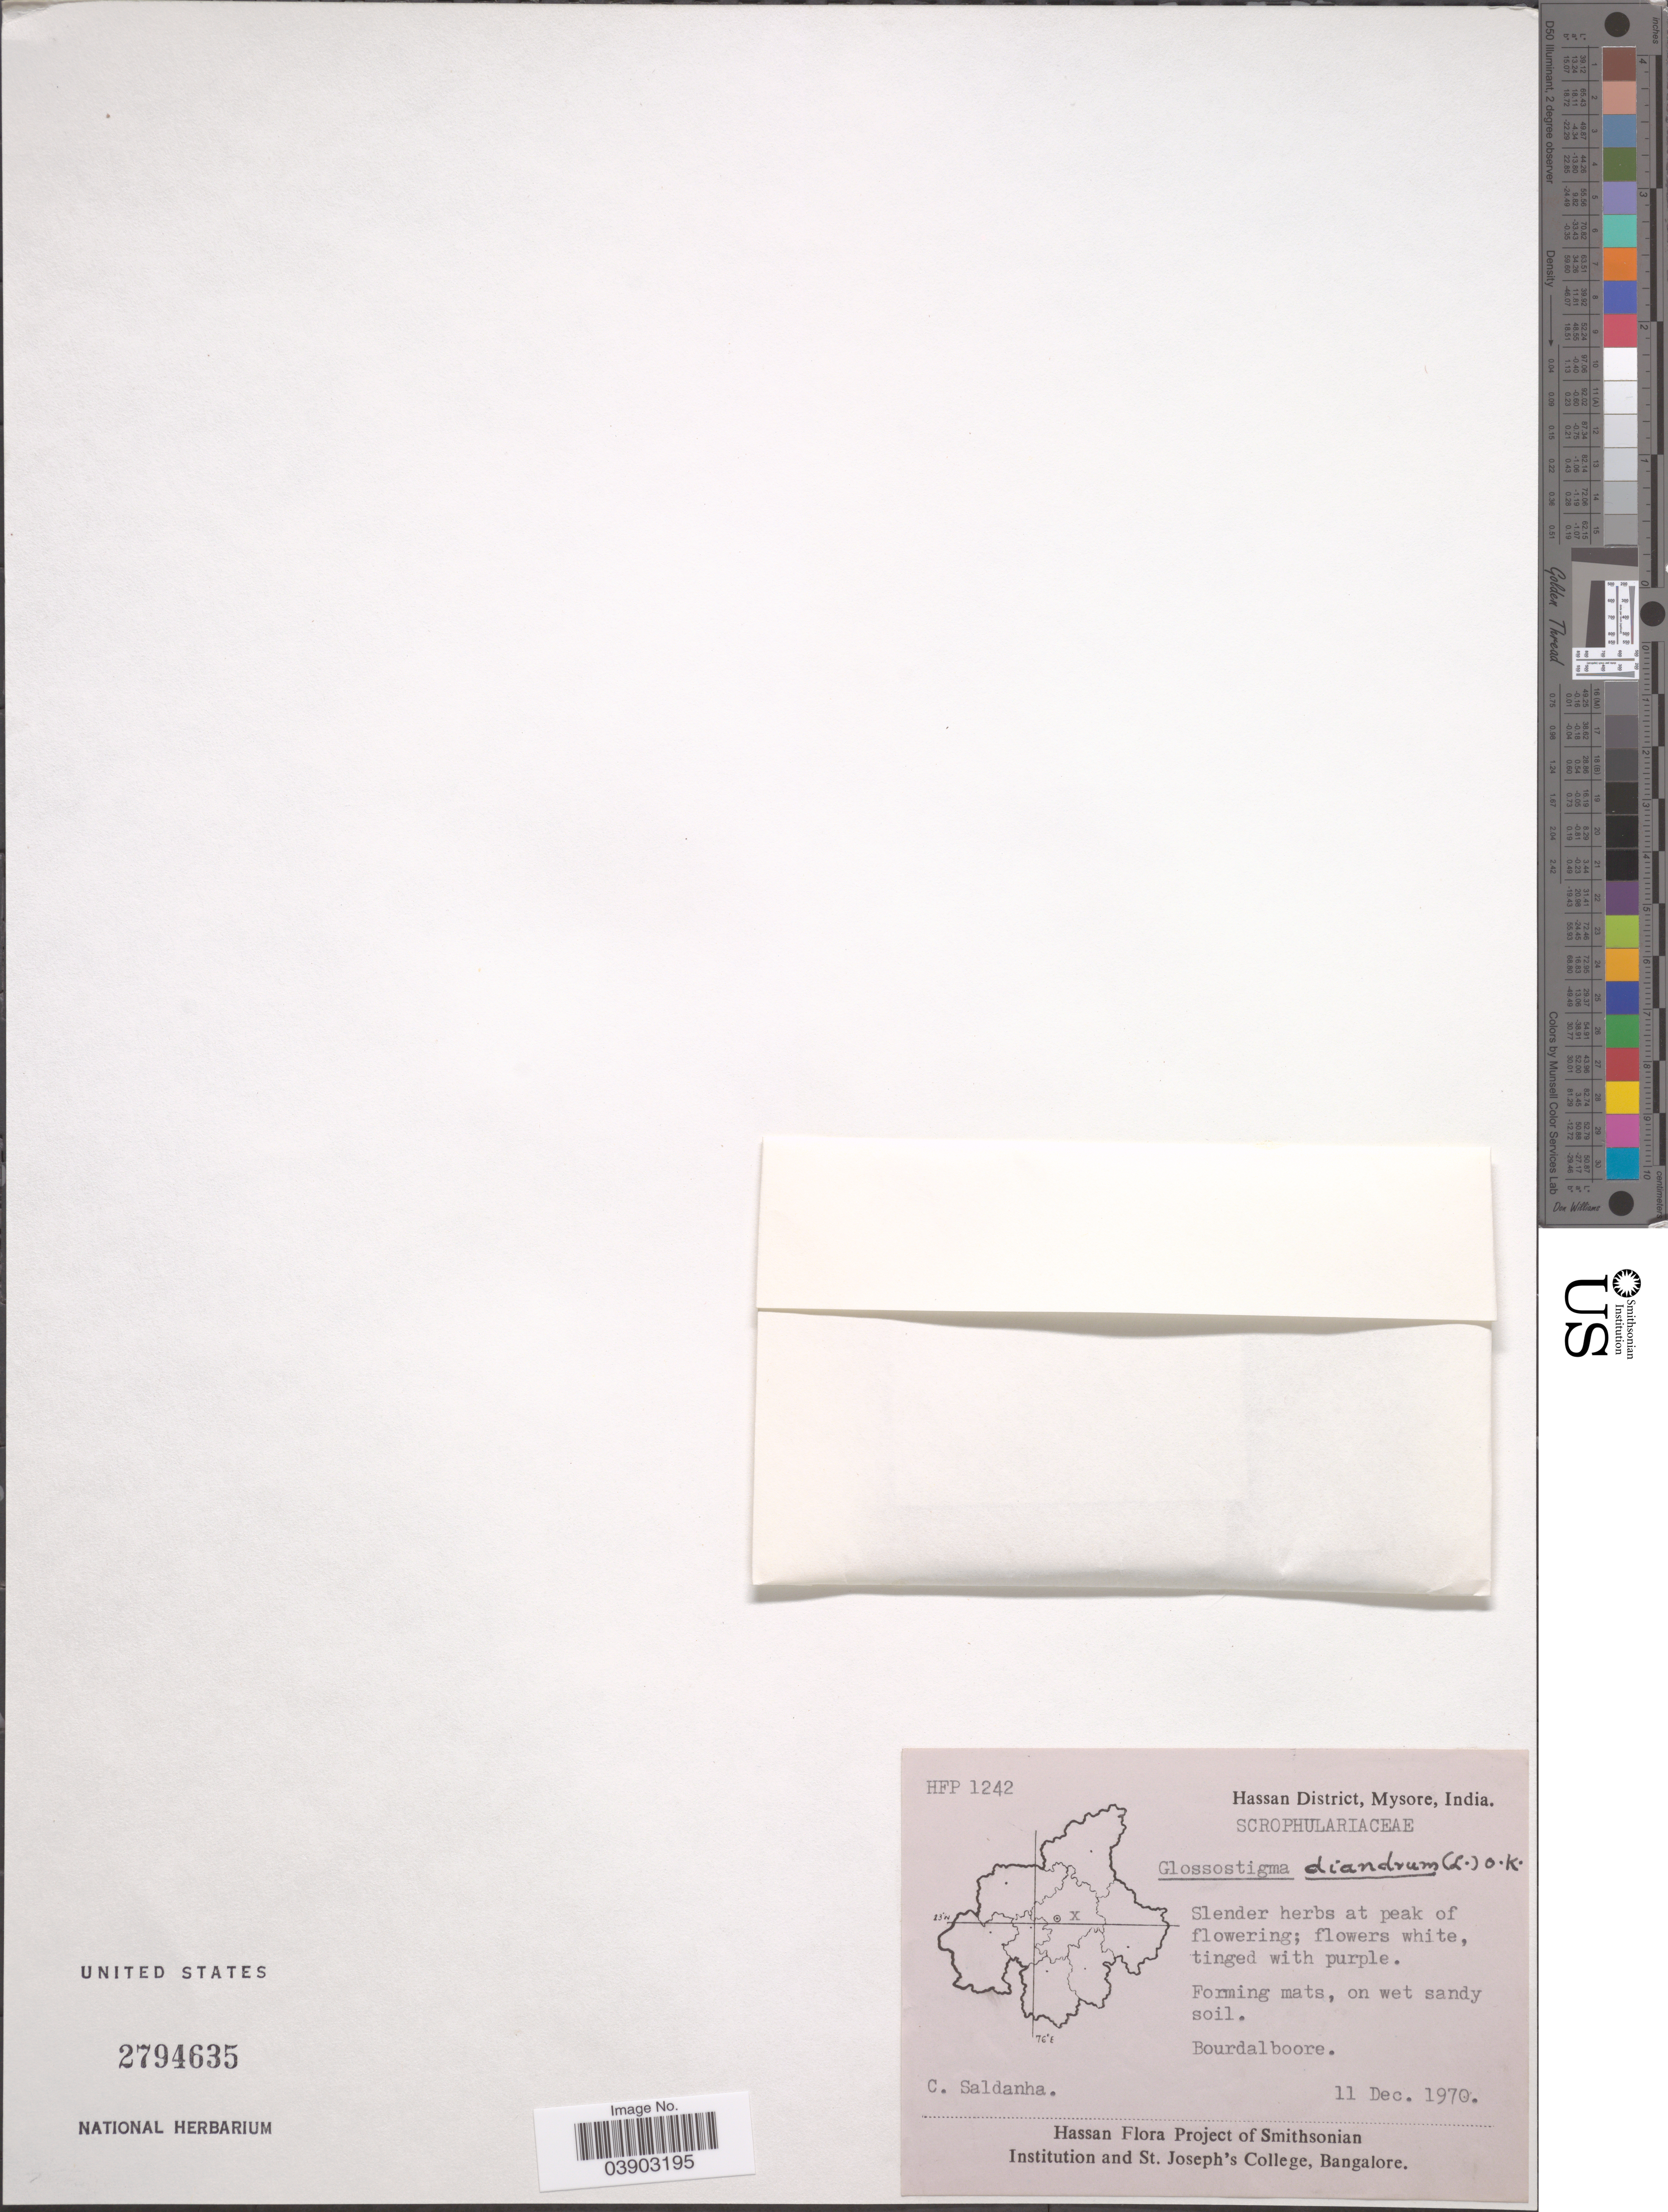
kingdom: Plantae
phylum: Tracheophyta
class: Magnoliopsida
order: Lamiales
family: Phrymaceae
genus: Glossostigma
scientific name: Glossostigma sp.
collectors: C. Saldanha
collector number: HFP1242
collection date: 1970-12-11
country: India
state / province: Karnataka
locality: Hassan District, Mysore. Bourdalboore.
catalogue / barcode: US 2794635